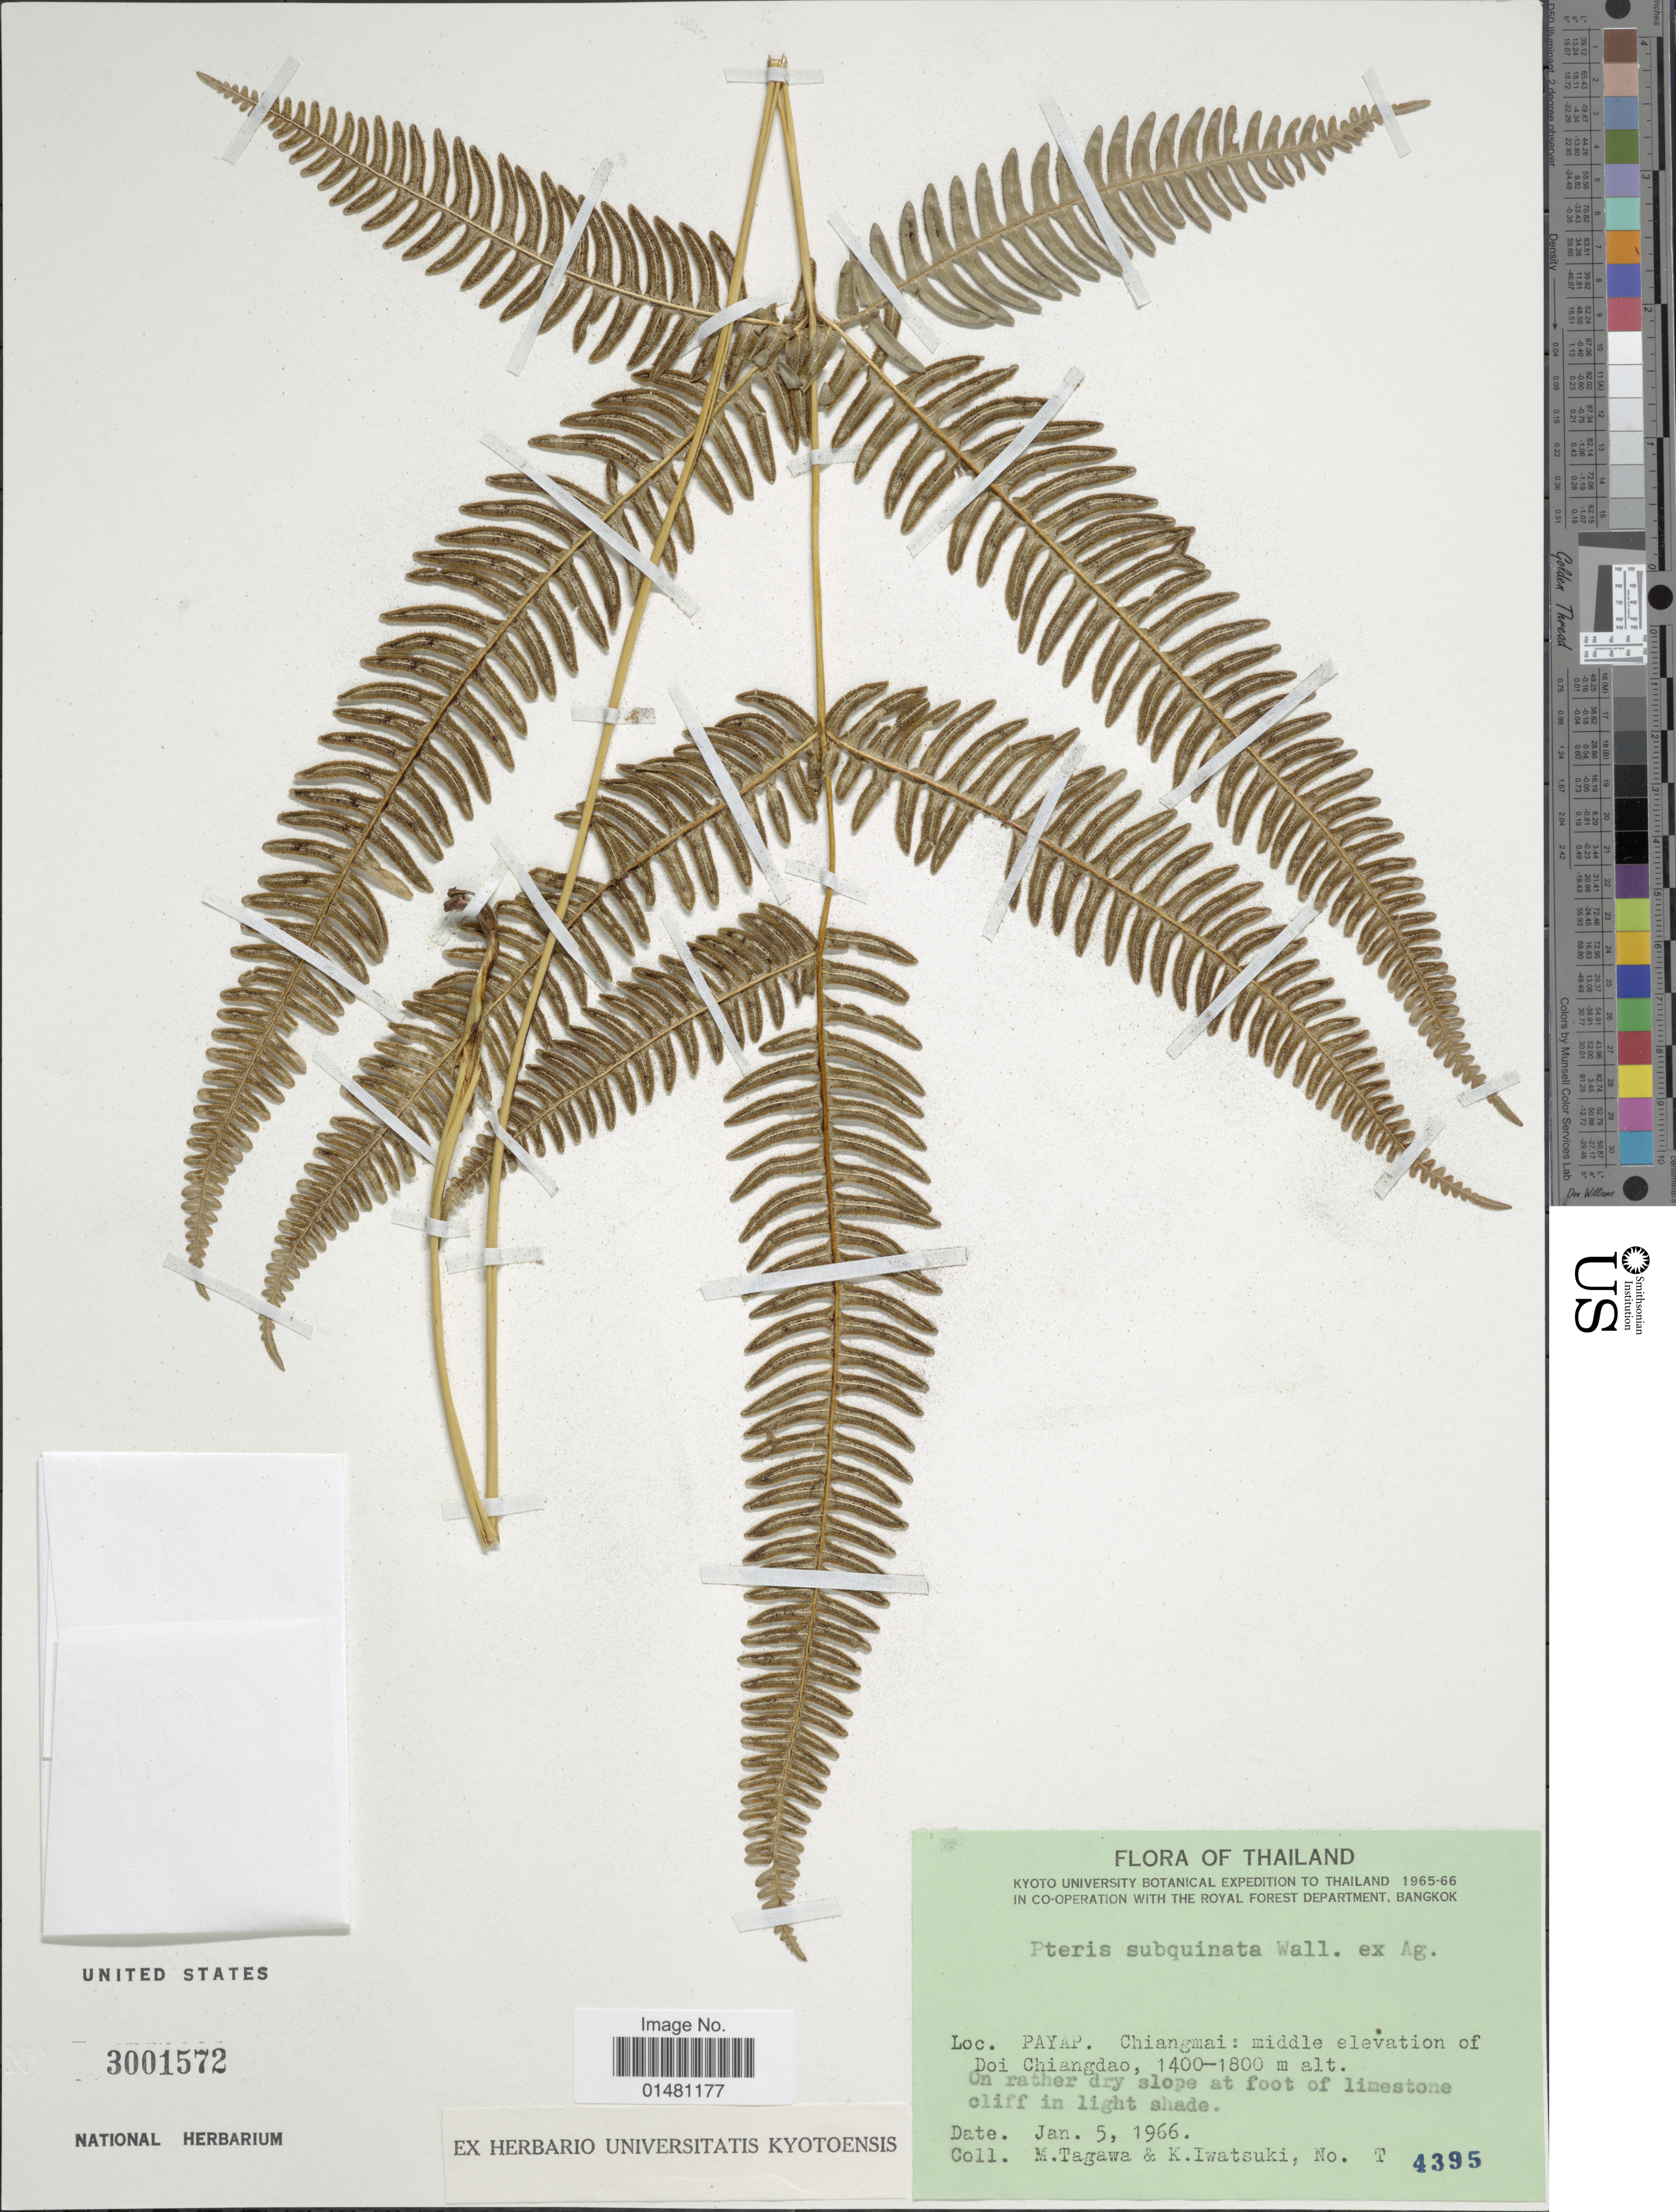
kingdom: Plantae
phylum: Tracheophyta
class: Polypodiopsida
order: Polypodiales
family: Pteridaceae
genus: Pteris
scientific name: Pteris subquinata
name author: (Wall. ex Bedd.) J. Agardh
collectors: M. Tagawa & K. Iwatsuki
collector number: T 4395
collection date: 1966-01-05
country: Thailand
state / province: Chiang Mai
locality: Payap. Chiangmai: middle elevation of Doi Chiangdao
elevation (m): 1400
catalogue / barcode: US 3001572